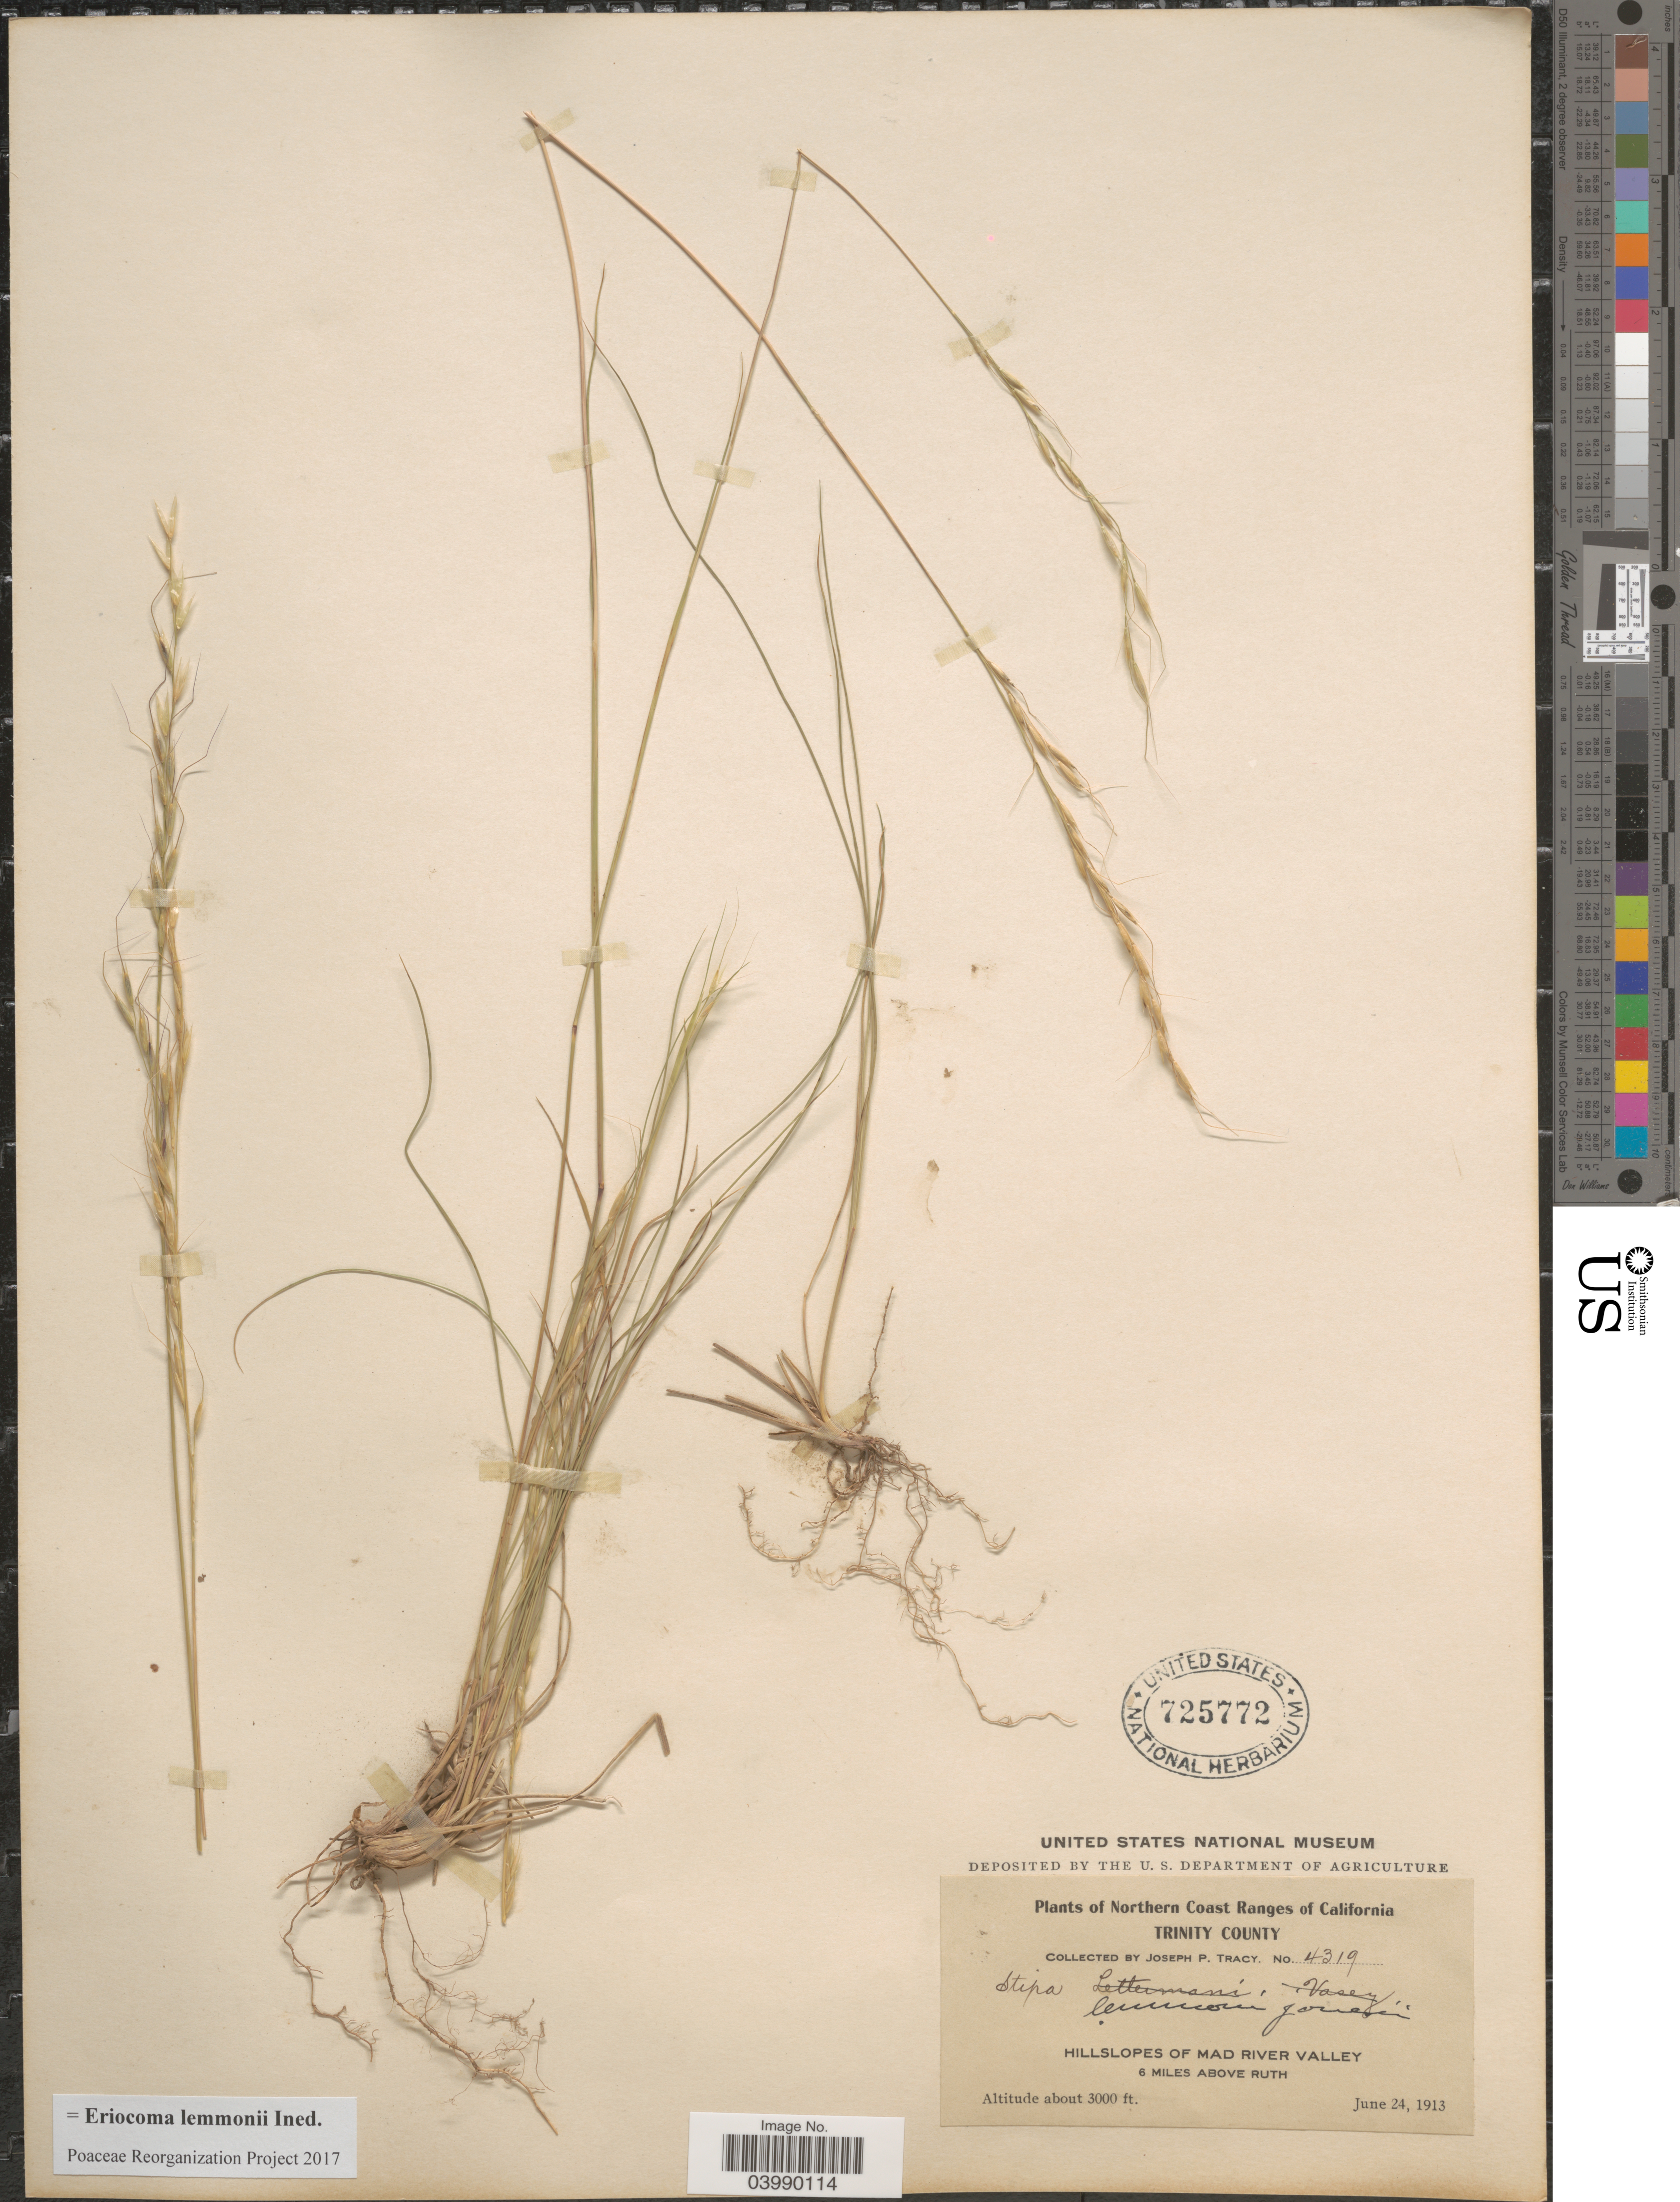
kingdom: Plantae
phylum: Tracheophyta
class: Liliopsida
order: Poales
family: Poaceae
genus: Eriocoma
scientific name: Eriocoma lemmonii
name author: (Vasey) Romasch.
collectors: J. Tracy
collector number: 4319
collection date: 1913-06-24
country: United States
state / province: California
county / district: Trinity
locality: Northern Coast Ranges of California. Trinity County. Hillslopes of Mad River Valley. 6 miles above Ruth.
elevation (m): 914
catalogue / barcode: US 725772